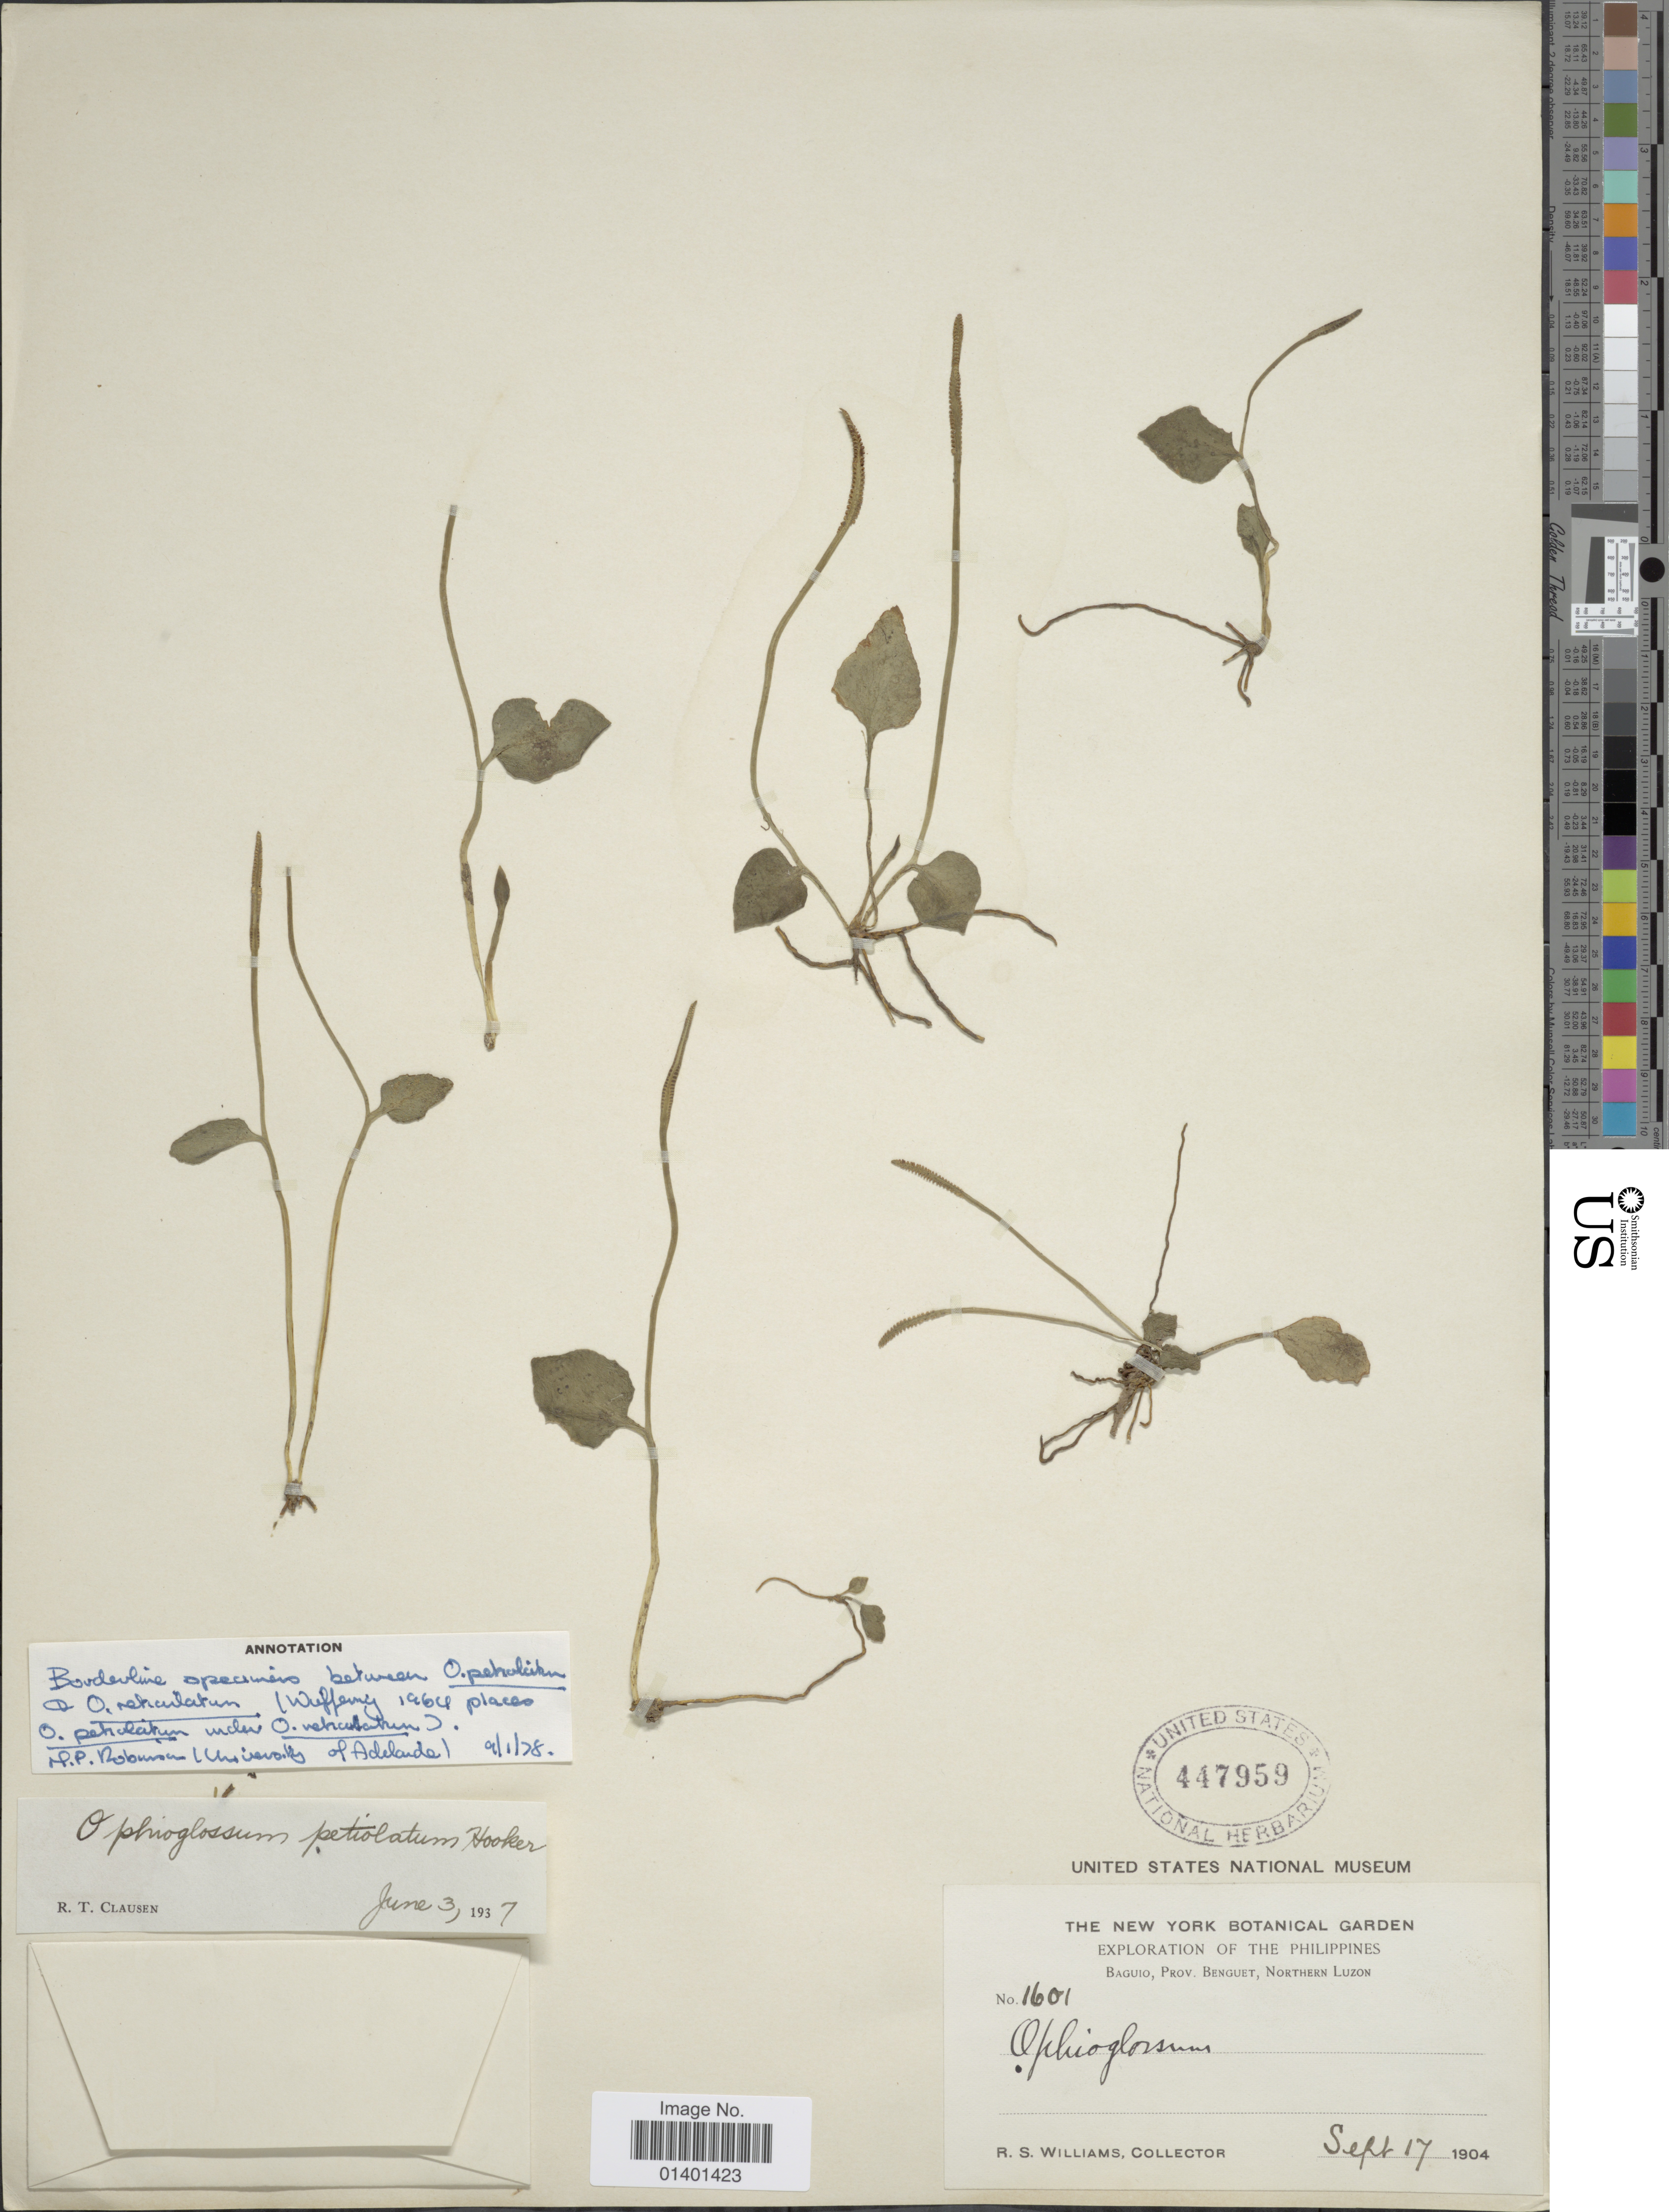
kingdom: Plantae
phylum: Tracheophyta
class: Polypodiopsida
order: Ophioglossales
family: Ophioglossaceae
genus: Ophioglossum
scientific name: Ophioglossum petiolatum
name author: Hook.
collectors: R. S. Williams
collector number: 1601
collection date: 1904-09-17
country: Philippines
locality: Baguio, Prov. Benguet, northern Luzon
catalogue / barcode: US 447959